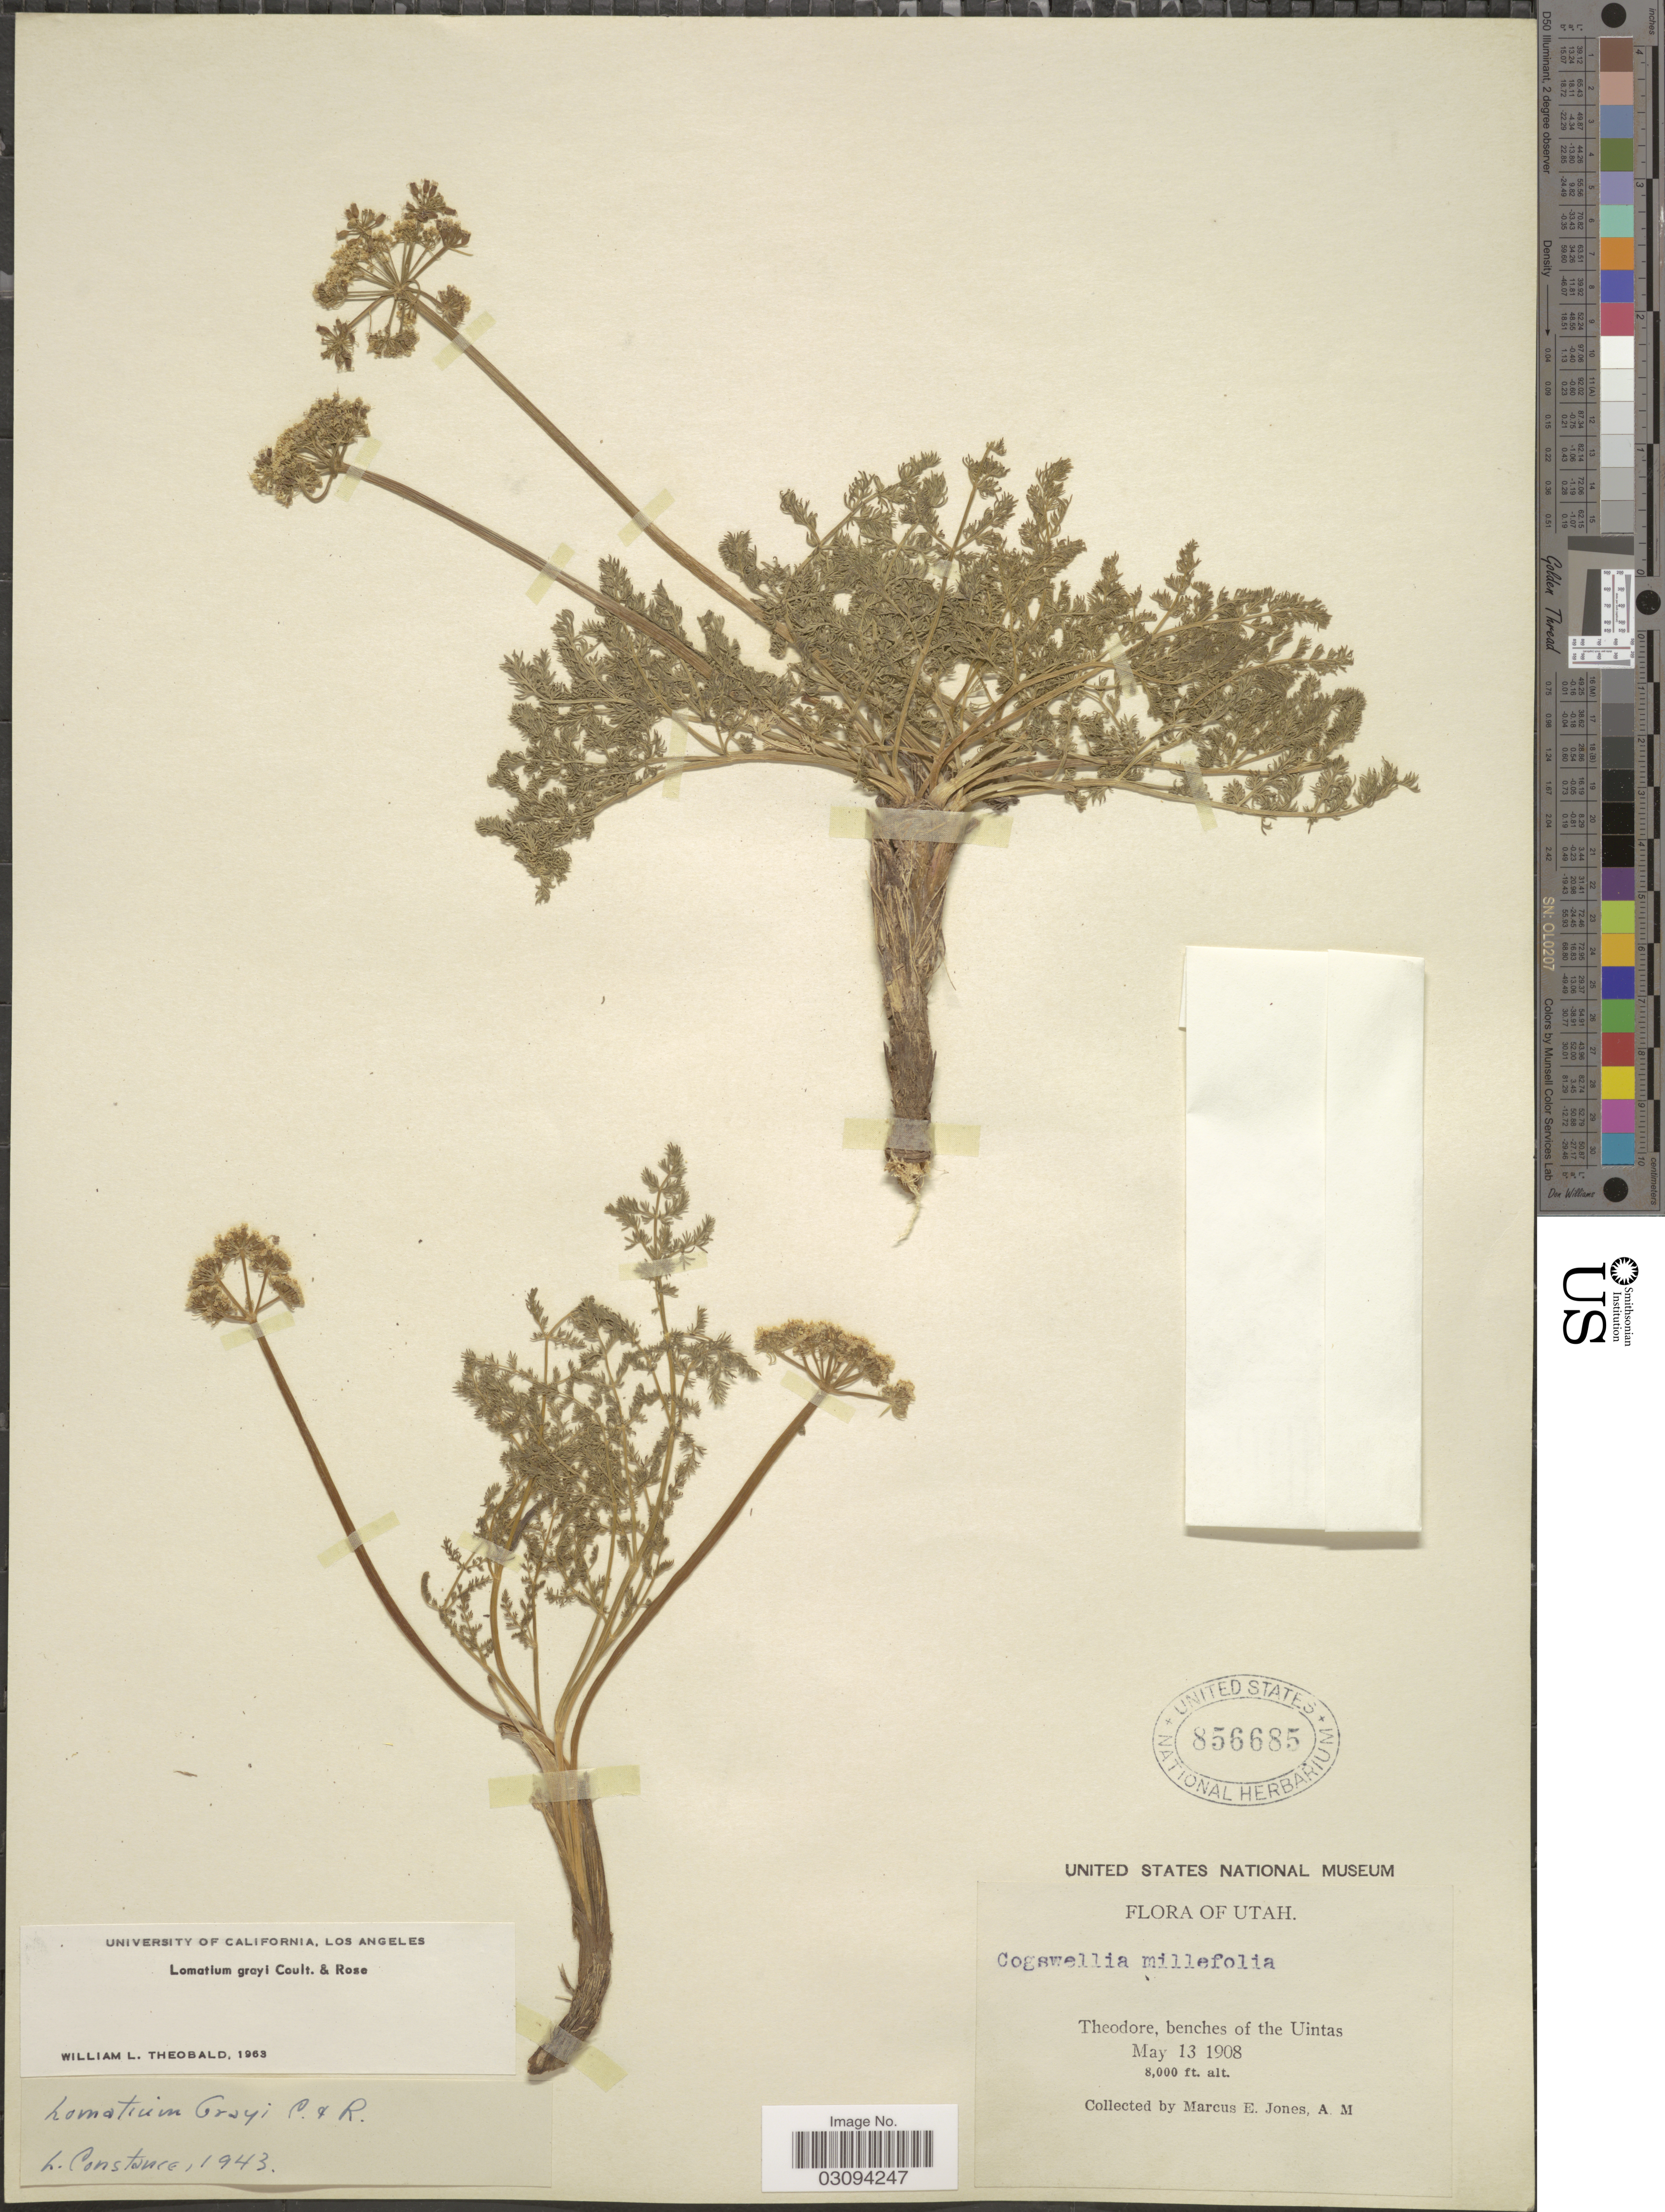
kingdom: Plantae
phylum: Tracheophyta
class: Magnoliopsida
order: Apiales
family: Apiaceae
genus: Lomatium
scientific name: Lomatium grayi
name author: (J.M. Coult. & Rose) J.M. Coult. & Rose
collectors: M. E. Jones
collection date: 1908-05-13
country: United States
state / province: Utah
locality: Theodore, benches of the Uintas.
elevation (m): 2438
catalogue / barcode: US 856685